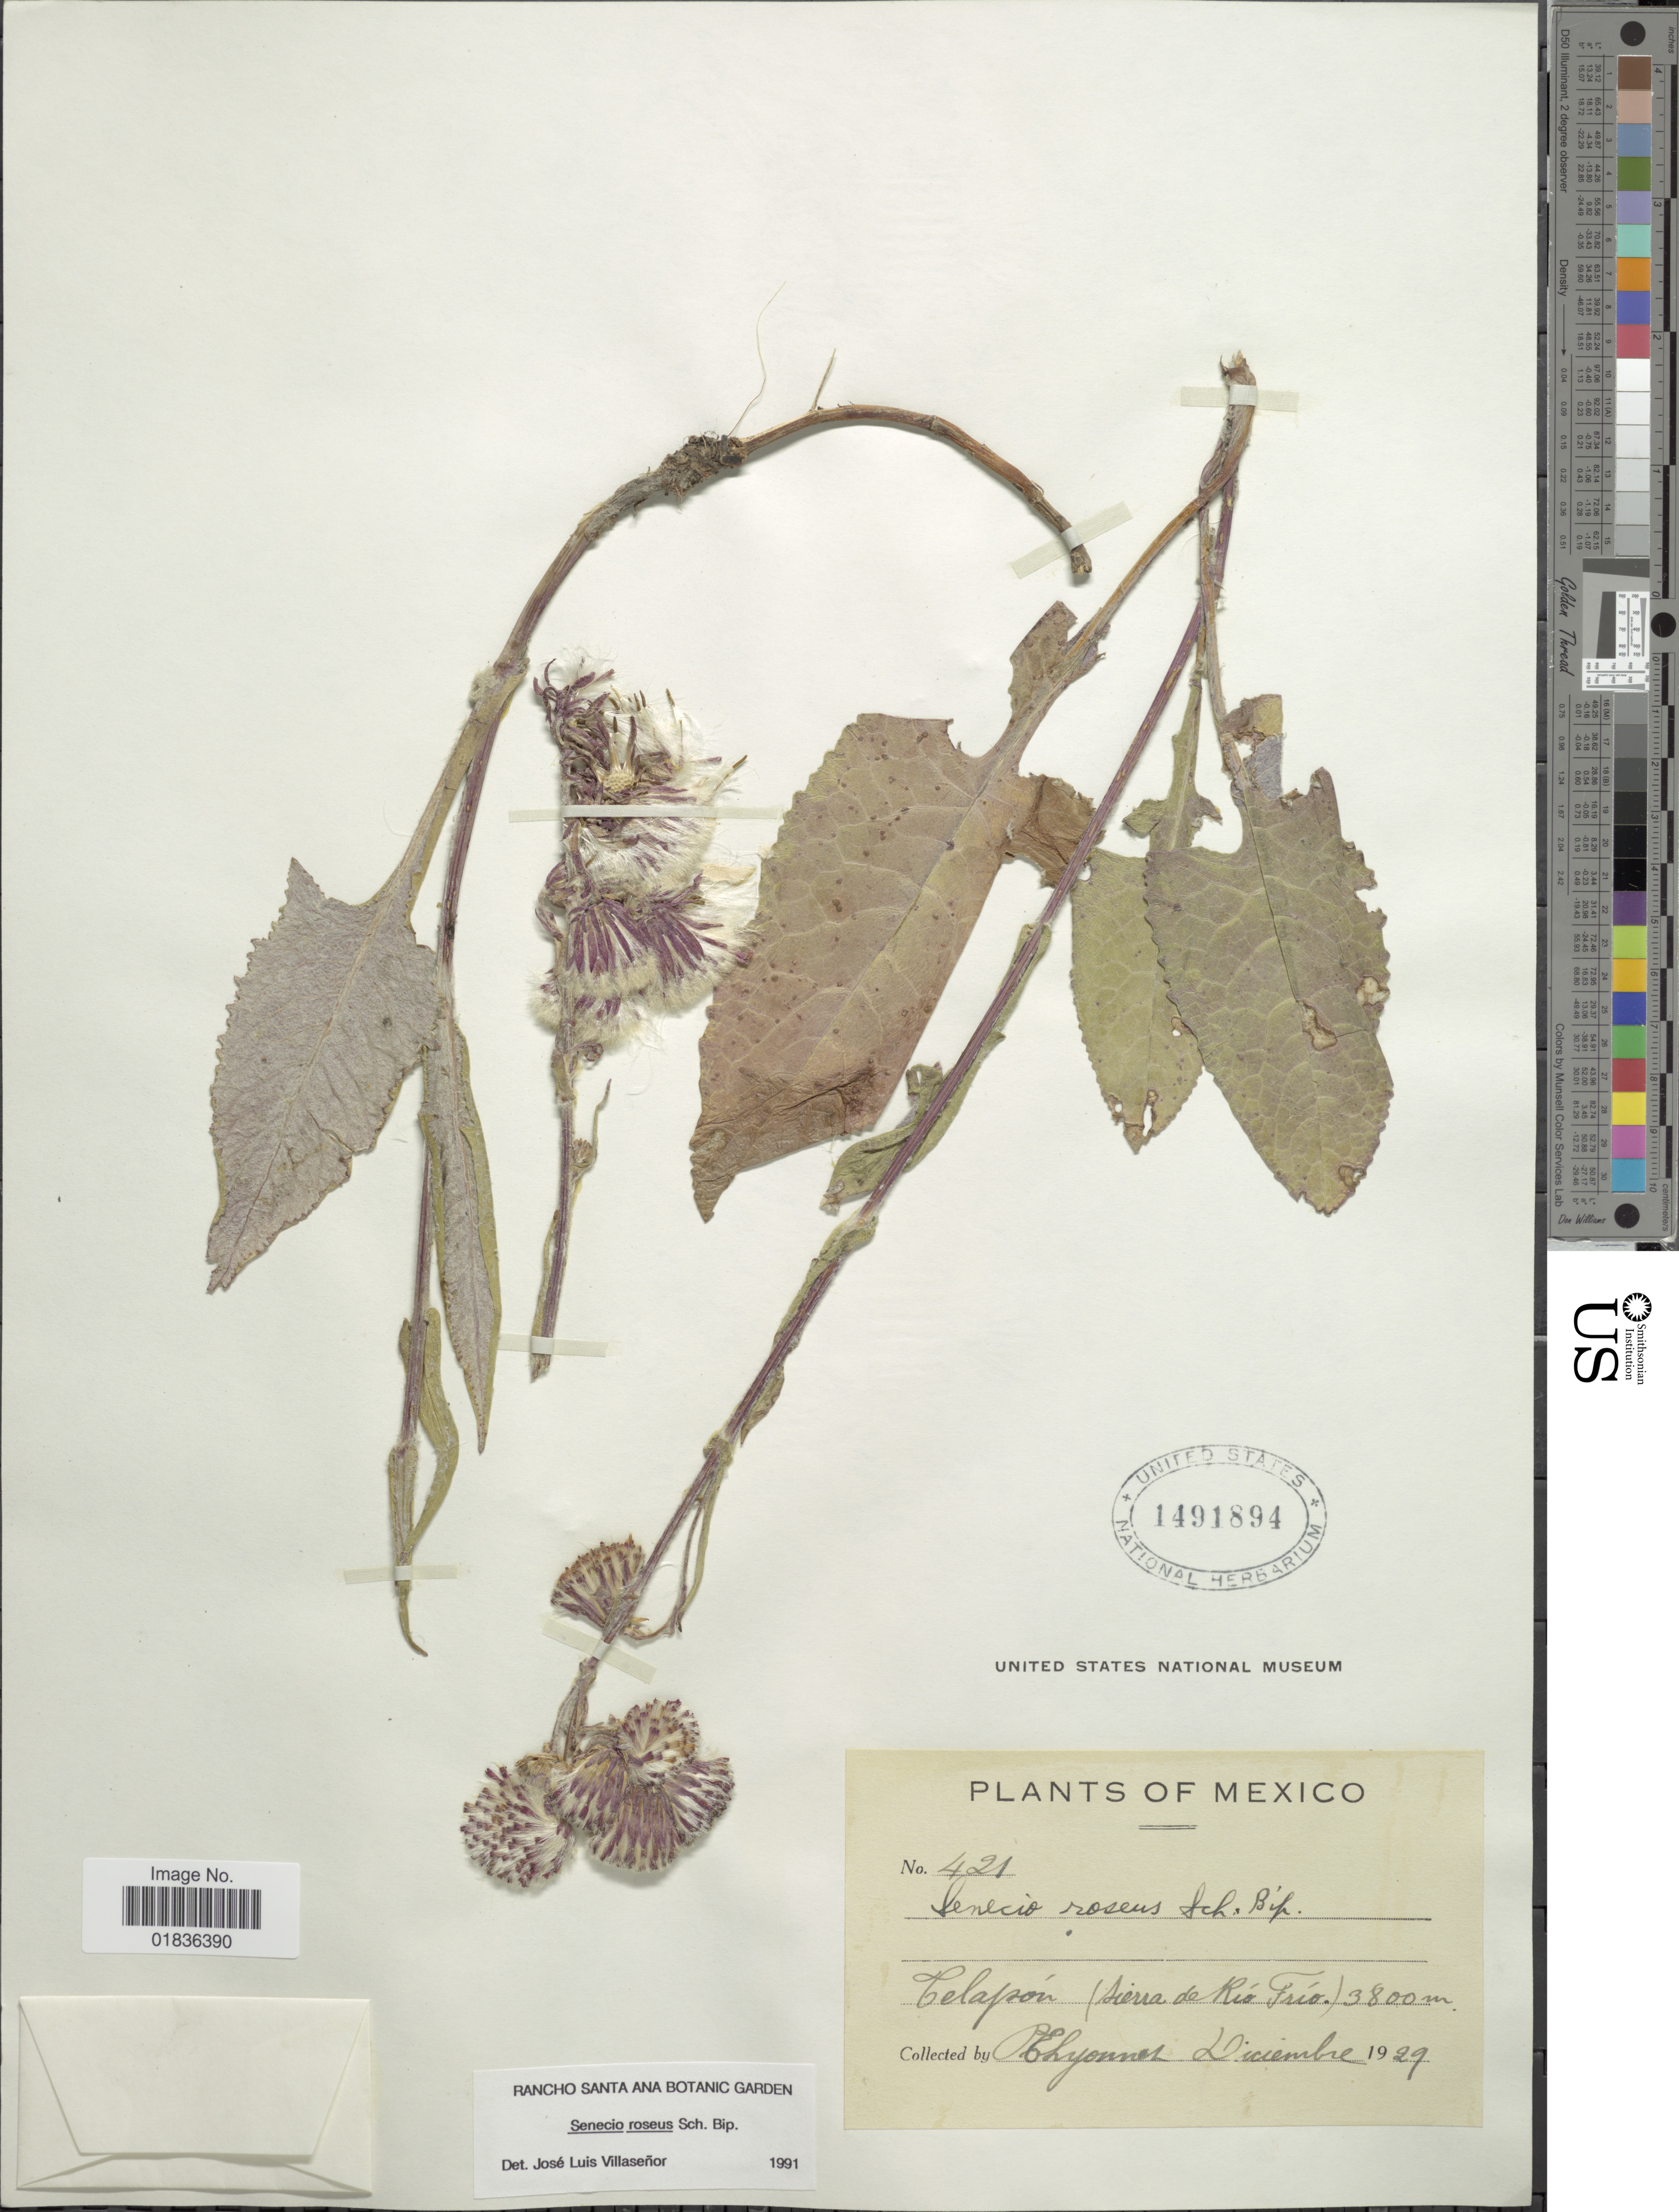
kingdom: Plantae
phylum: Tracheophyta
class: Magnoliopsida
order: Asterales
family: Asteraceae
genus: Senecio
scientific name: Senecio roseus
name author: Sch. Bip.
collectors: E. Lyonnet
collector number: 421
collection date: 1929-12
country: Mexico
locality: Telapón (sierra de Rio Frio).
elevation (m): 3800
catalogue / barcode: US 1491894